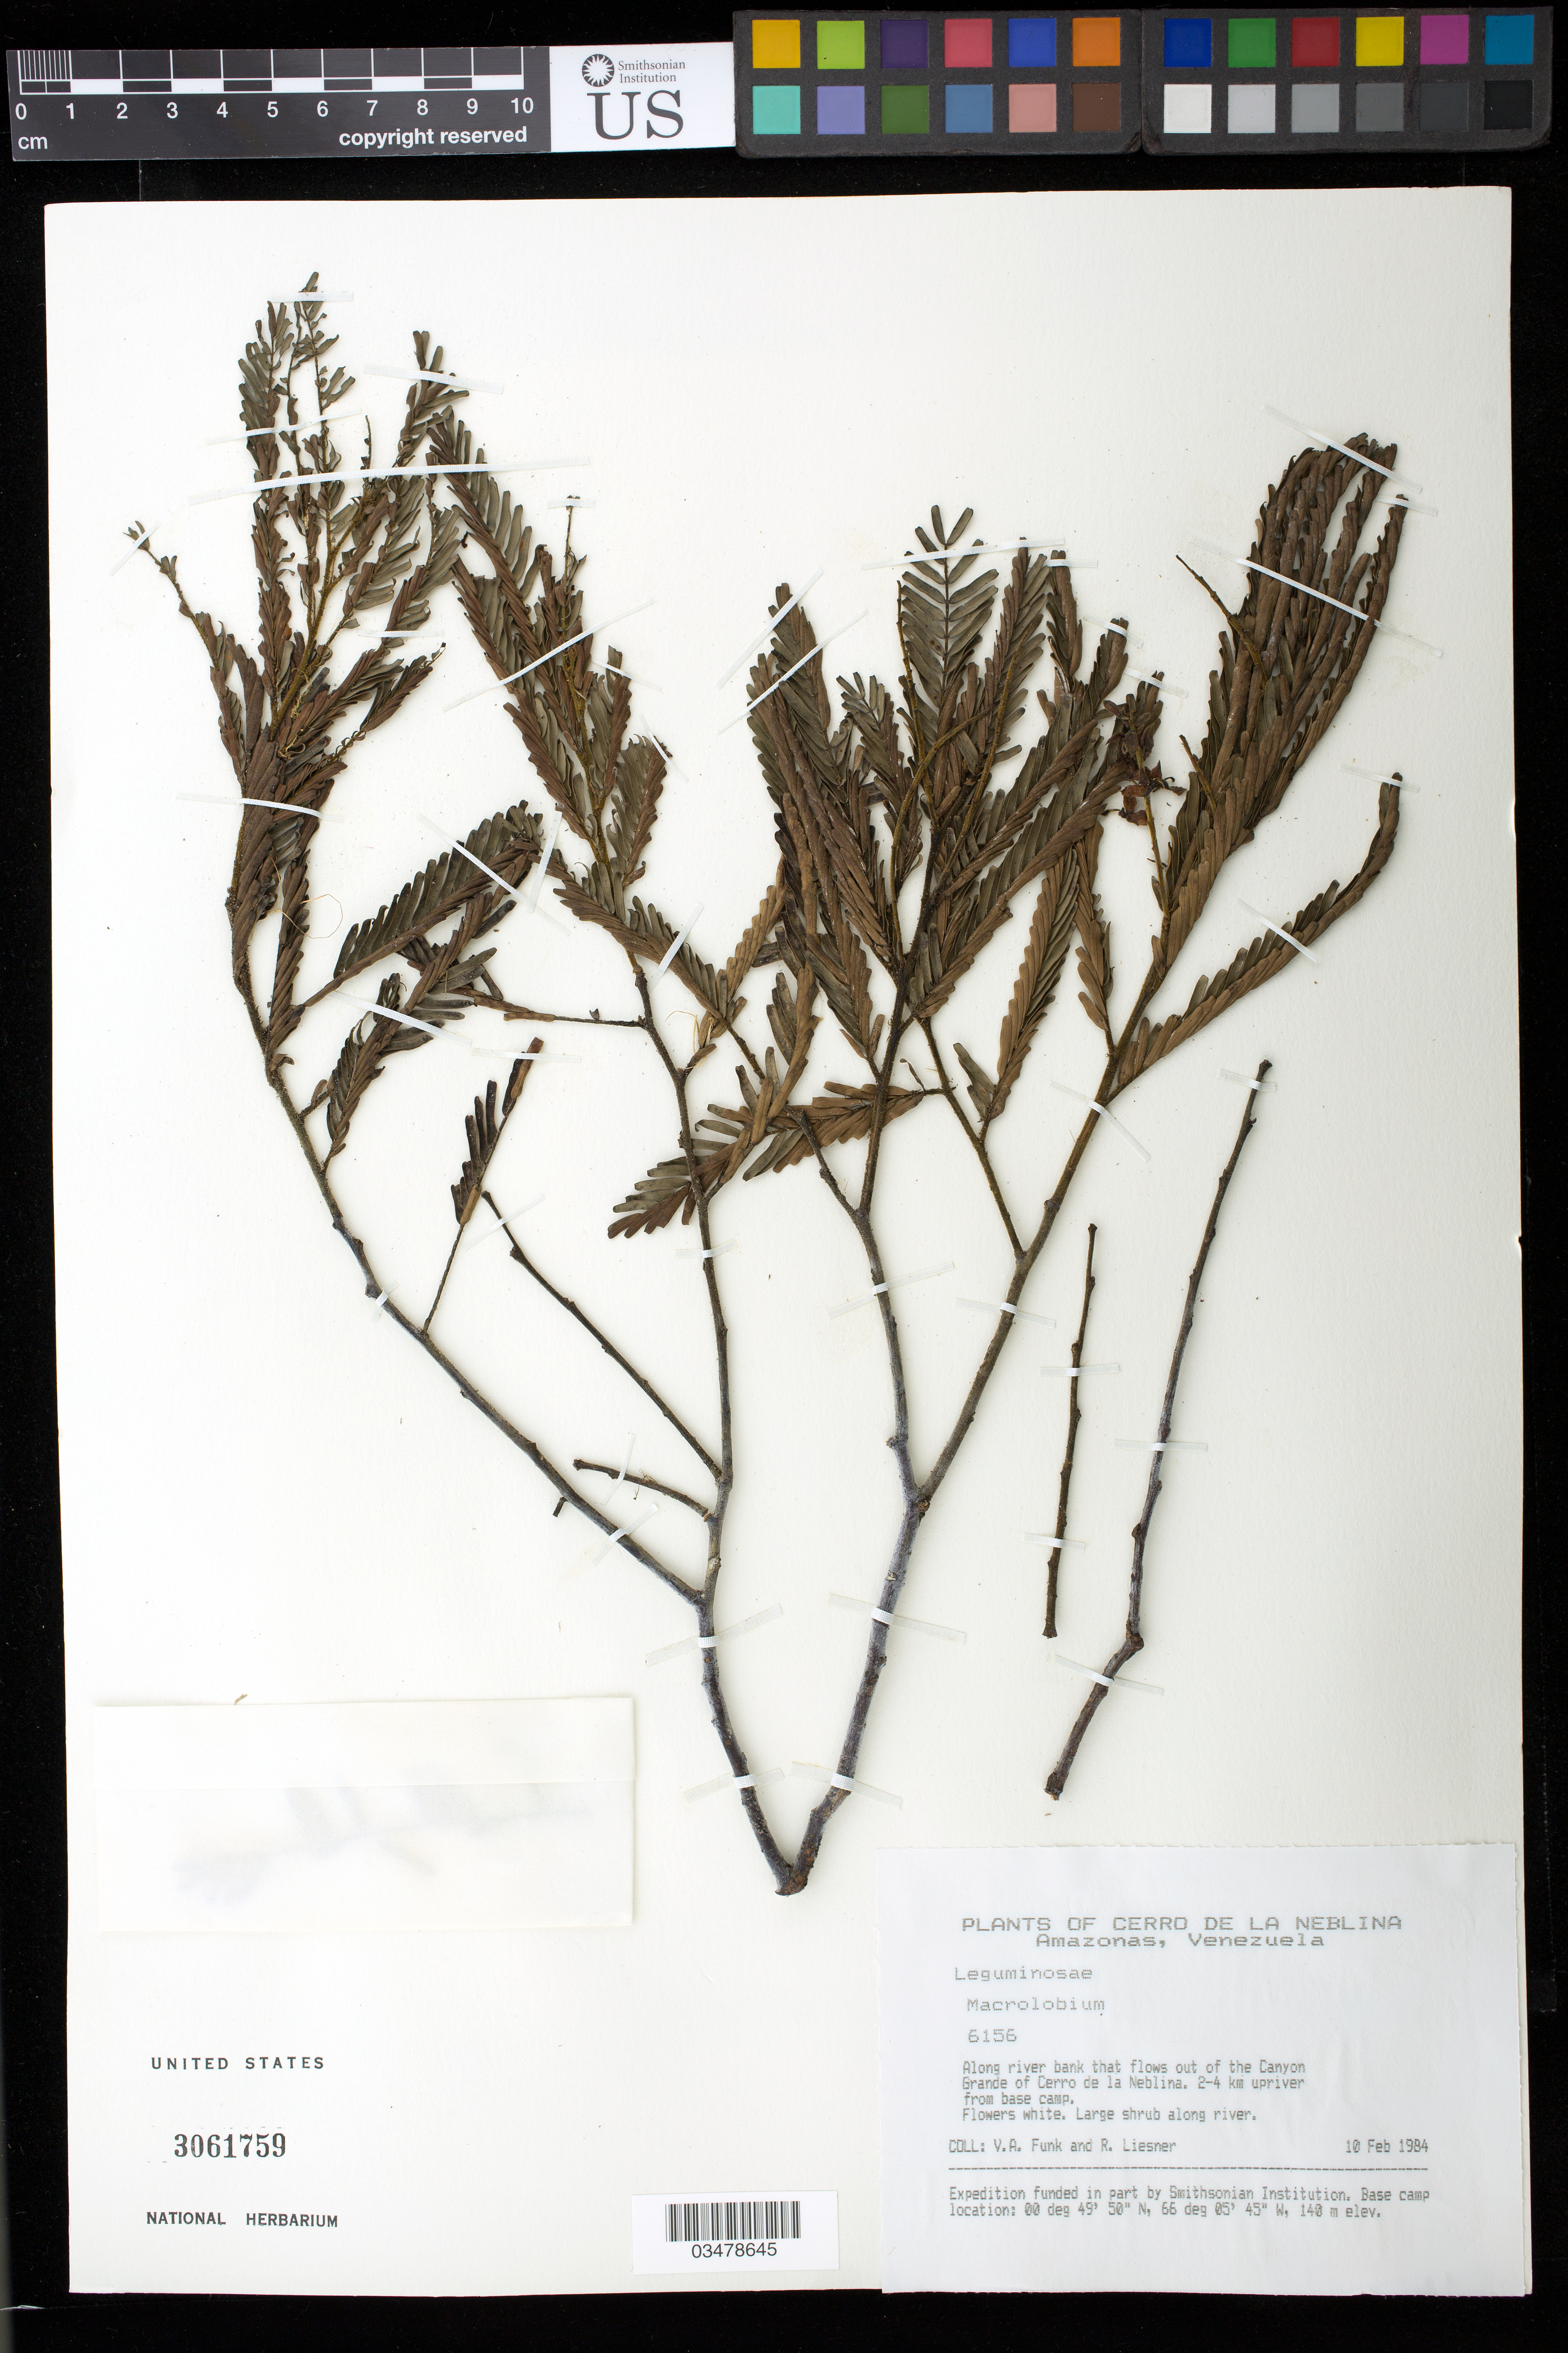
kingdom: Plantae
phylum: Tracheophyta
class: Magnoliopsida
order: Fabales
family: Fabaceae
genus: Macrolobium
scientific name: Macrolobium gracile var. confertum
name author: (Gleason) R.S. Cowan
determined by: Trujillo, A. M.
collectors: V. Funk & R. L. Liesner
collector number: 6156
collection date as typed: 10 Feb 1984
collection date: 1984-02-10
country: Venezuela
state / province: Amazonas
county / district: Río Negro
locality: Canyon Grande, Cerro de la Neblina, 2-4 km upriver from base camp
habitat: Along river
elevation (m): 140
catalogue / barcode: US 3061759